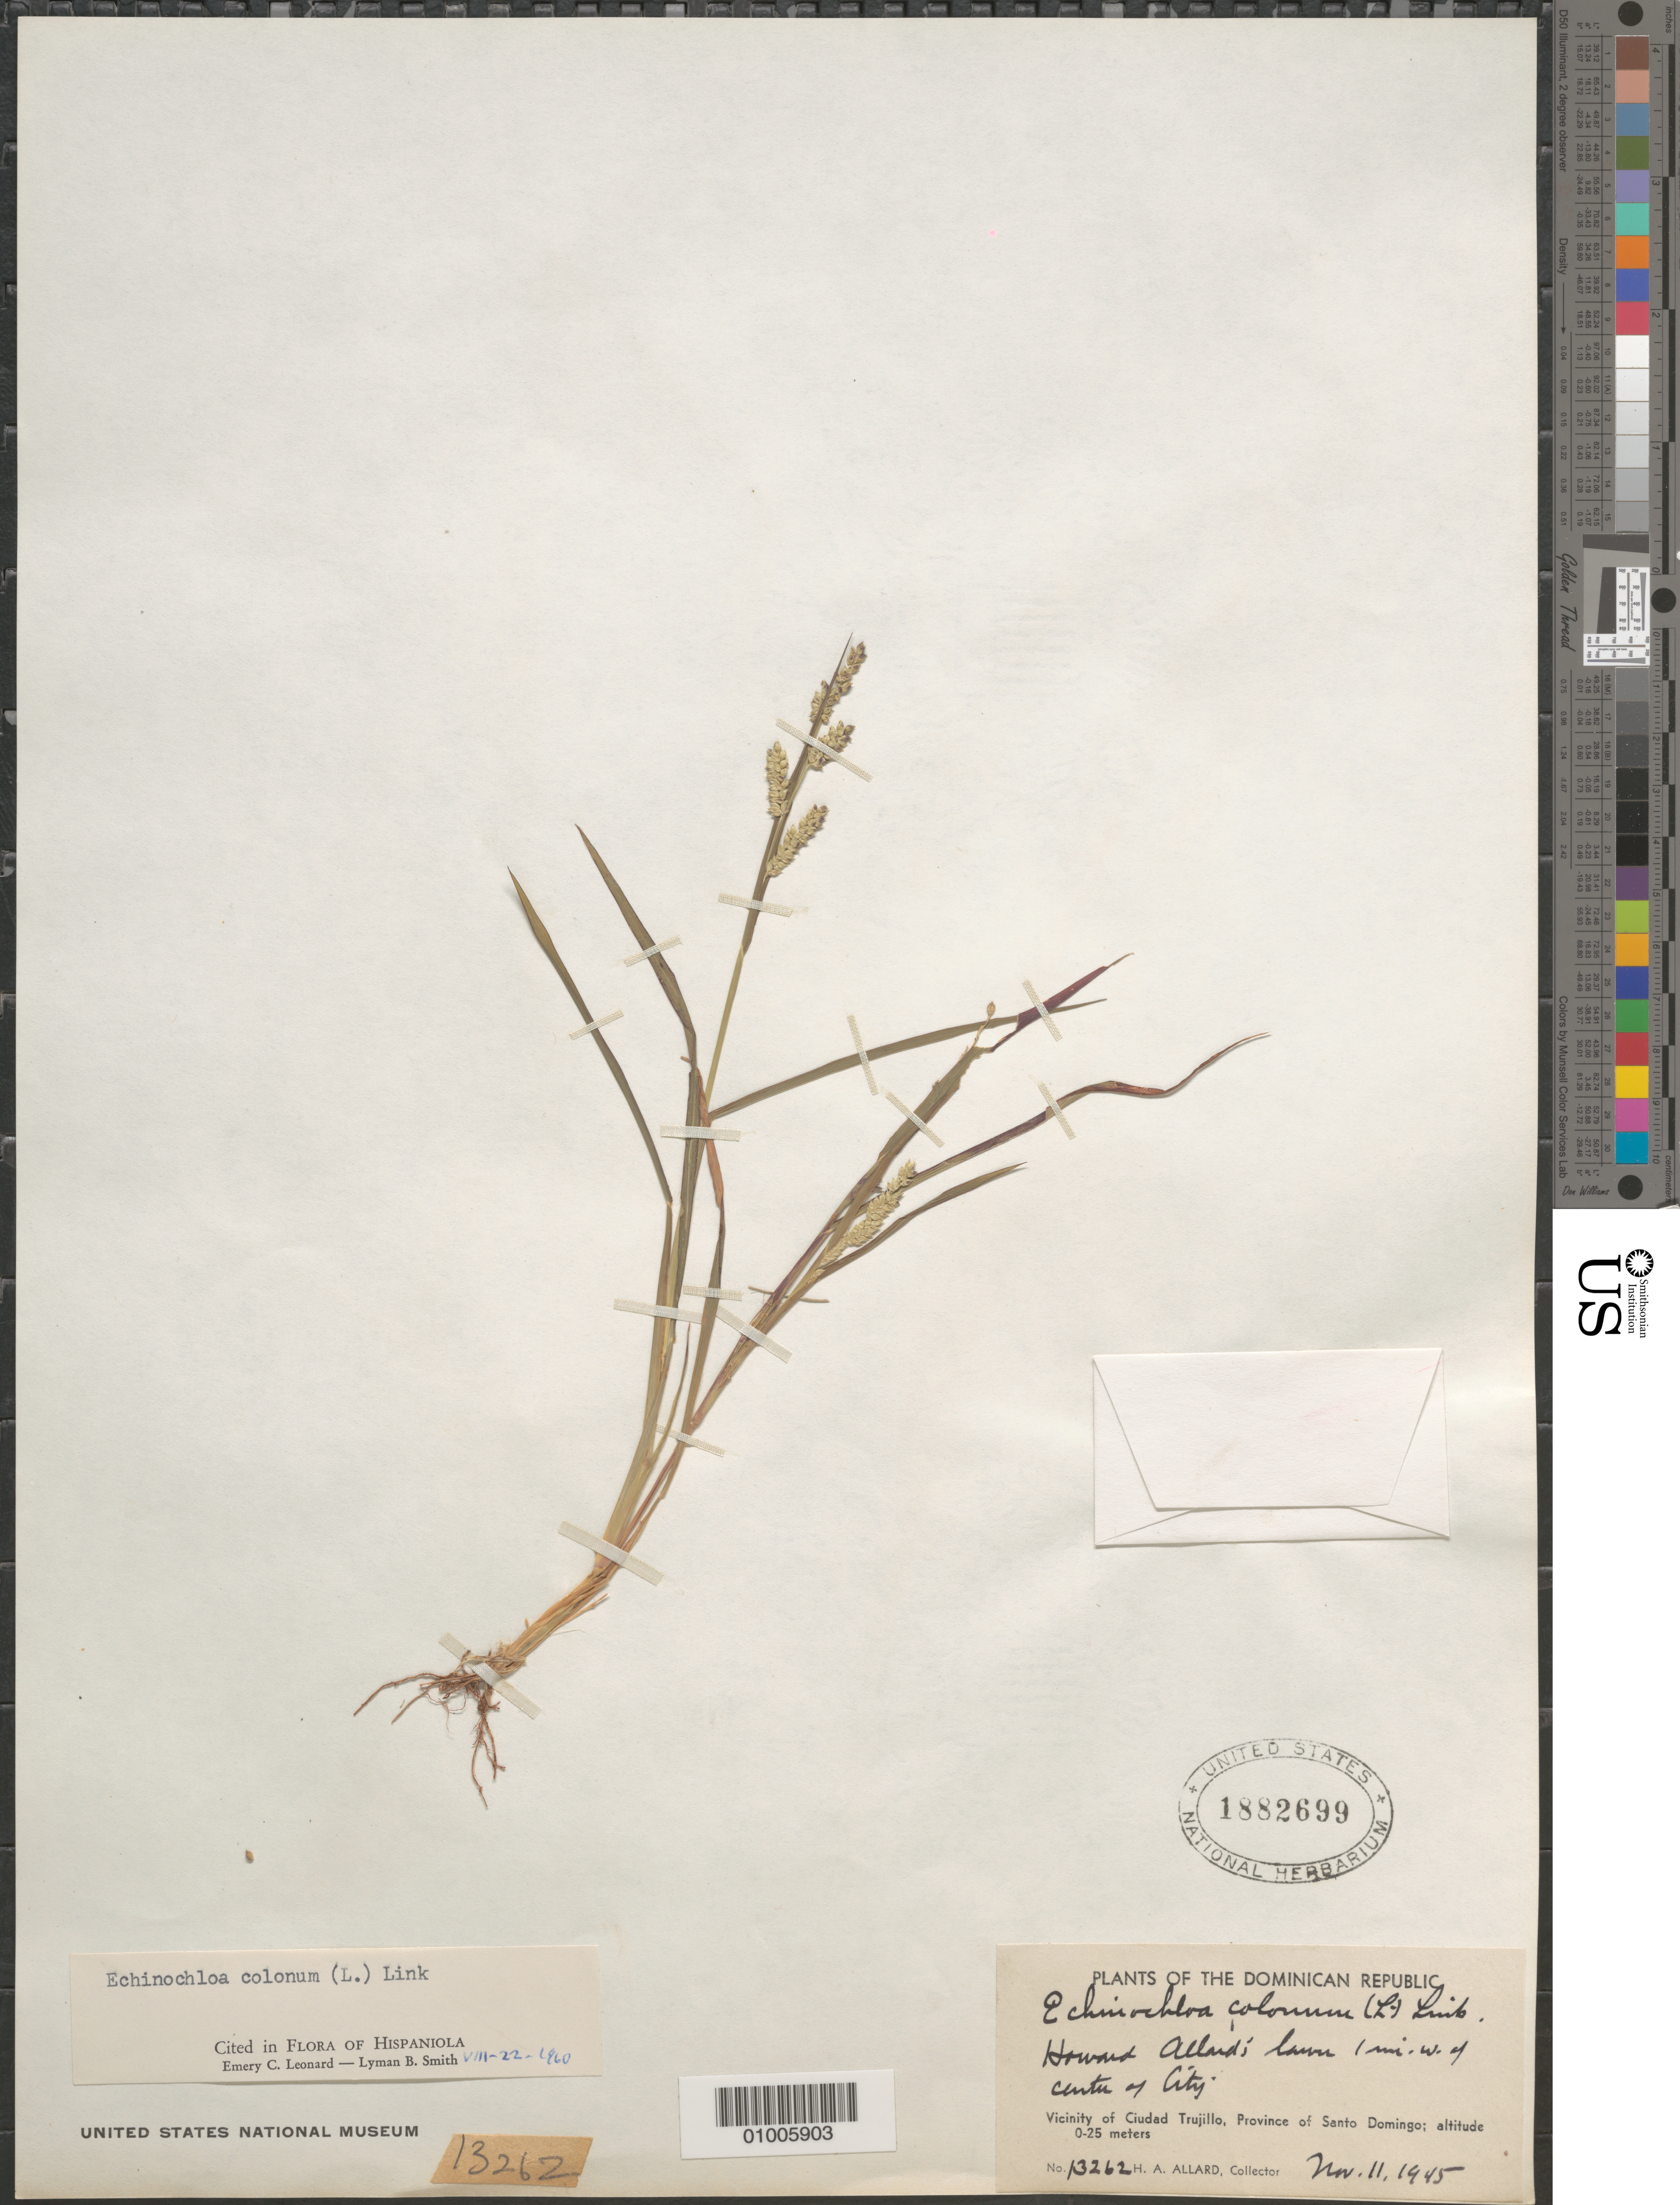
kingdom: Plantae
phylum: Tracheophyta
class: Liliopsida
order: Poales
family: Poaceae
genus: Echinochloa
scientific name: Echinochloa colona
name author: (L.) Link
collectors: H. A. Allard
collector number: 13262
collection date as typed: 11 Nov 1945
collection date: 1945-11-11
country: Dominican Republic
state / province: La Vega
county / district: Santo Domingo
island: Hispaniola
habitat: in pine forest on road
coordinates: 0 N, 0 E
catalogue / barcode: US 1882699